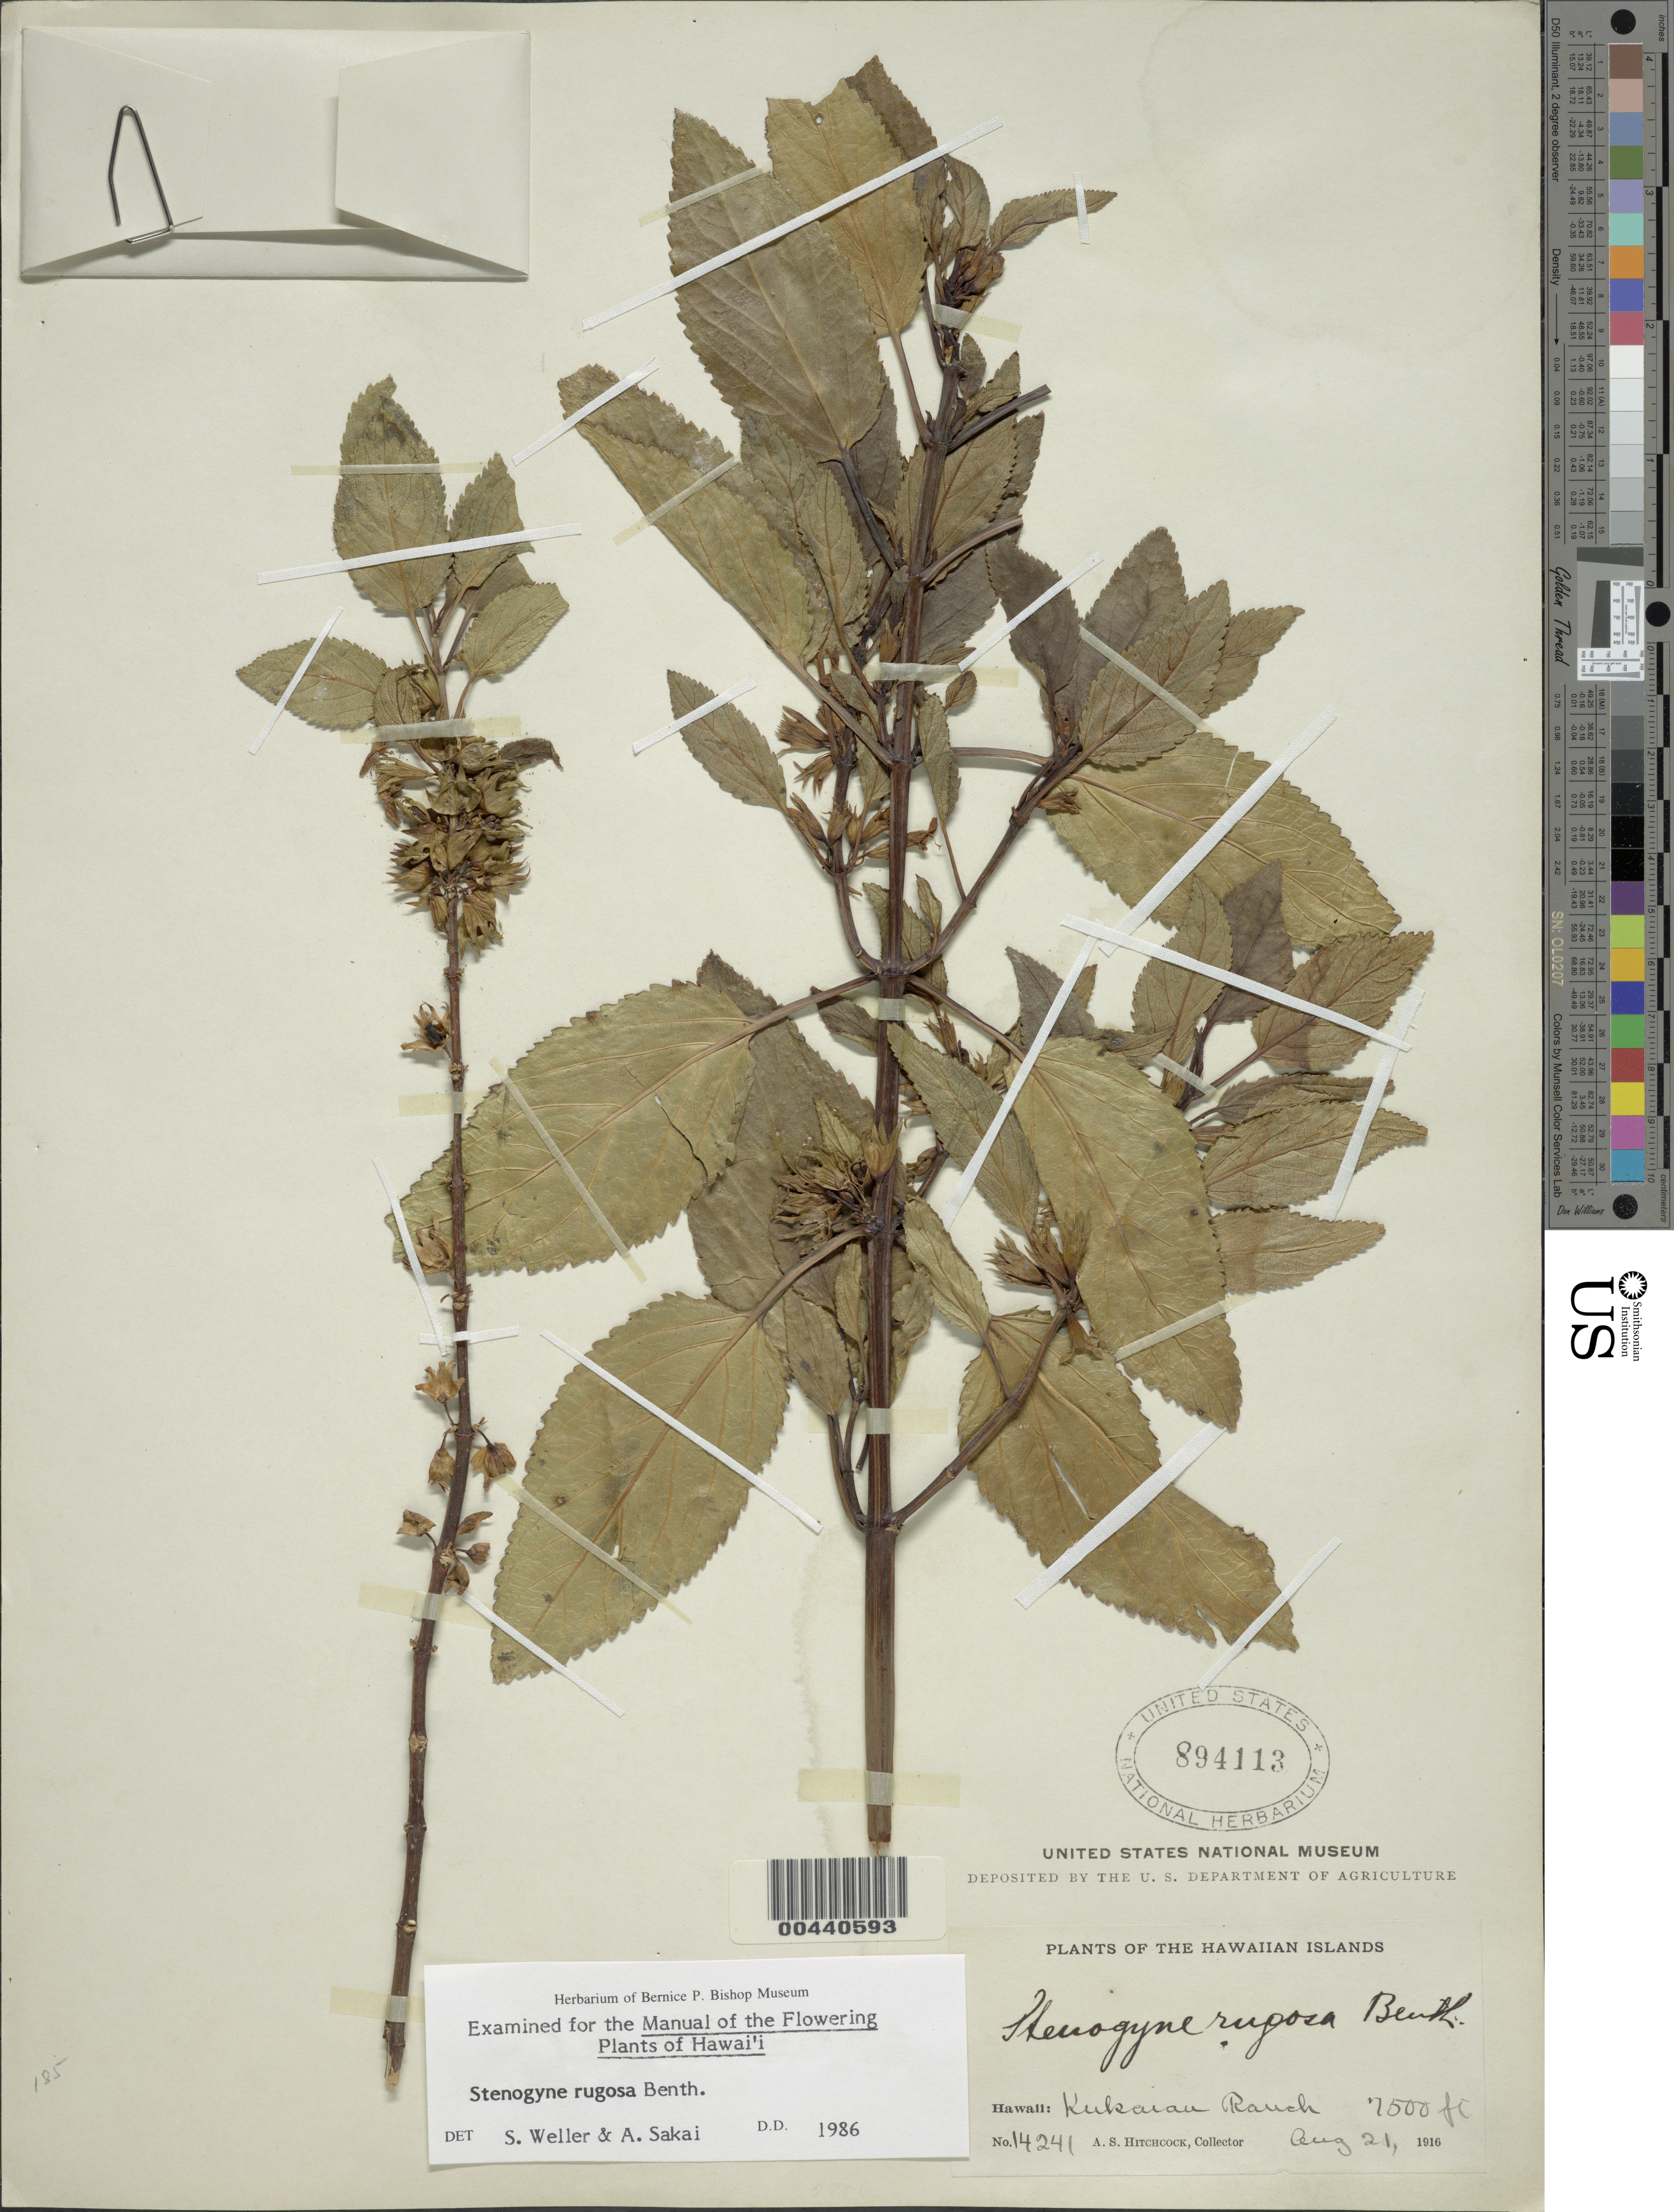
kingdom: Plantae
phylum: Tracheophyta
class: Magnoliopsida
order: Lamiales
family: Lamiaceae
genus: Stenogyne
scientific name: Stenogyne rugosa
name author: Benth.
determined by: Weller, Stephen G., (UNITED STATES)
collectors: A. S. Hitchcock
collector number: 14241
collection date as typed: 21 Aug 1916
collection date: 1916-08-21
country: United States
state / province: Hawaii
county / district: Hawaii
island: Hawaii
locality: Kukaiau Ranch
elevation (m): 2286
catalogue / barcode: US 894113